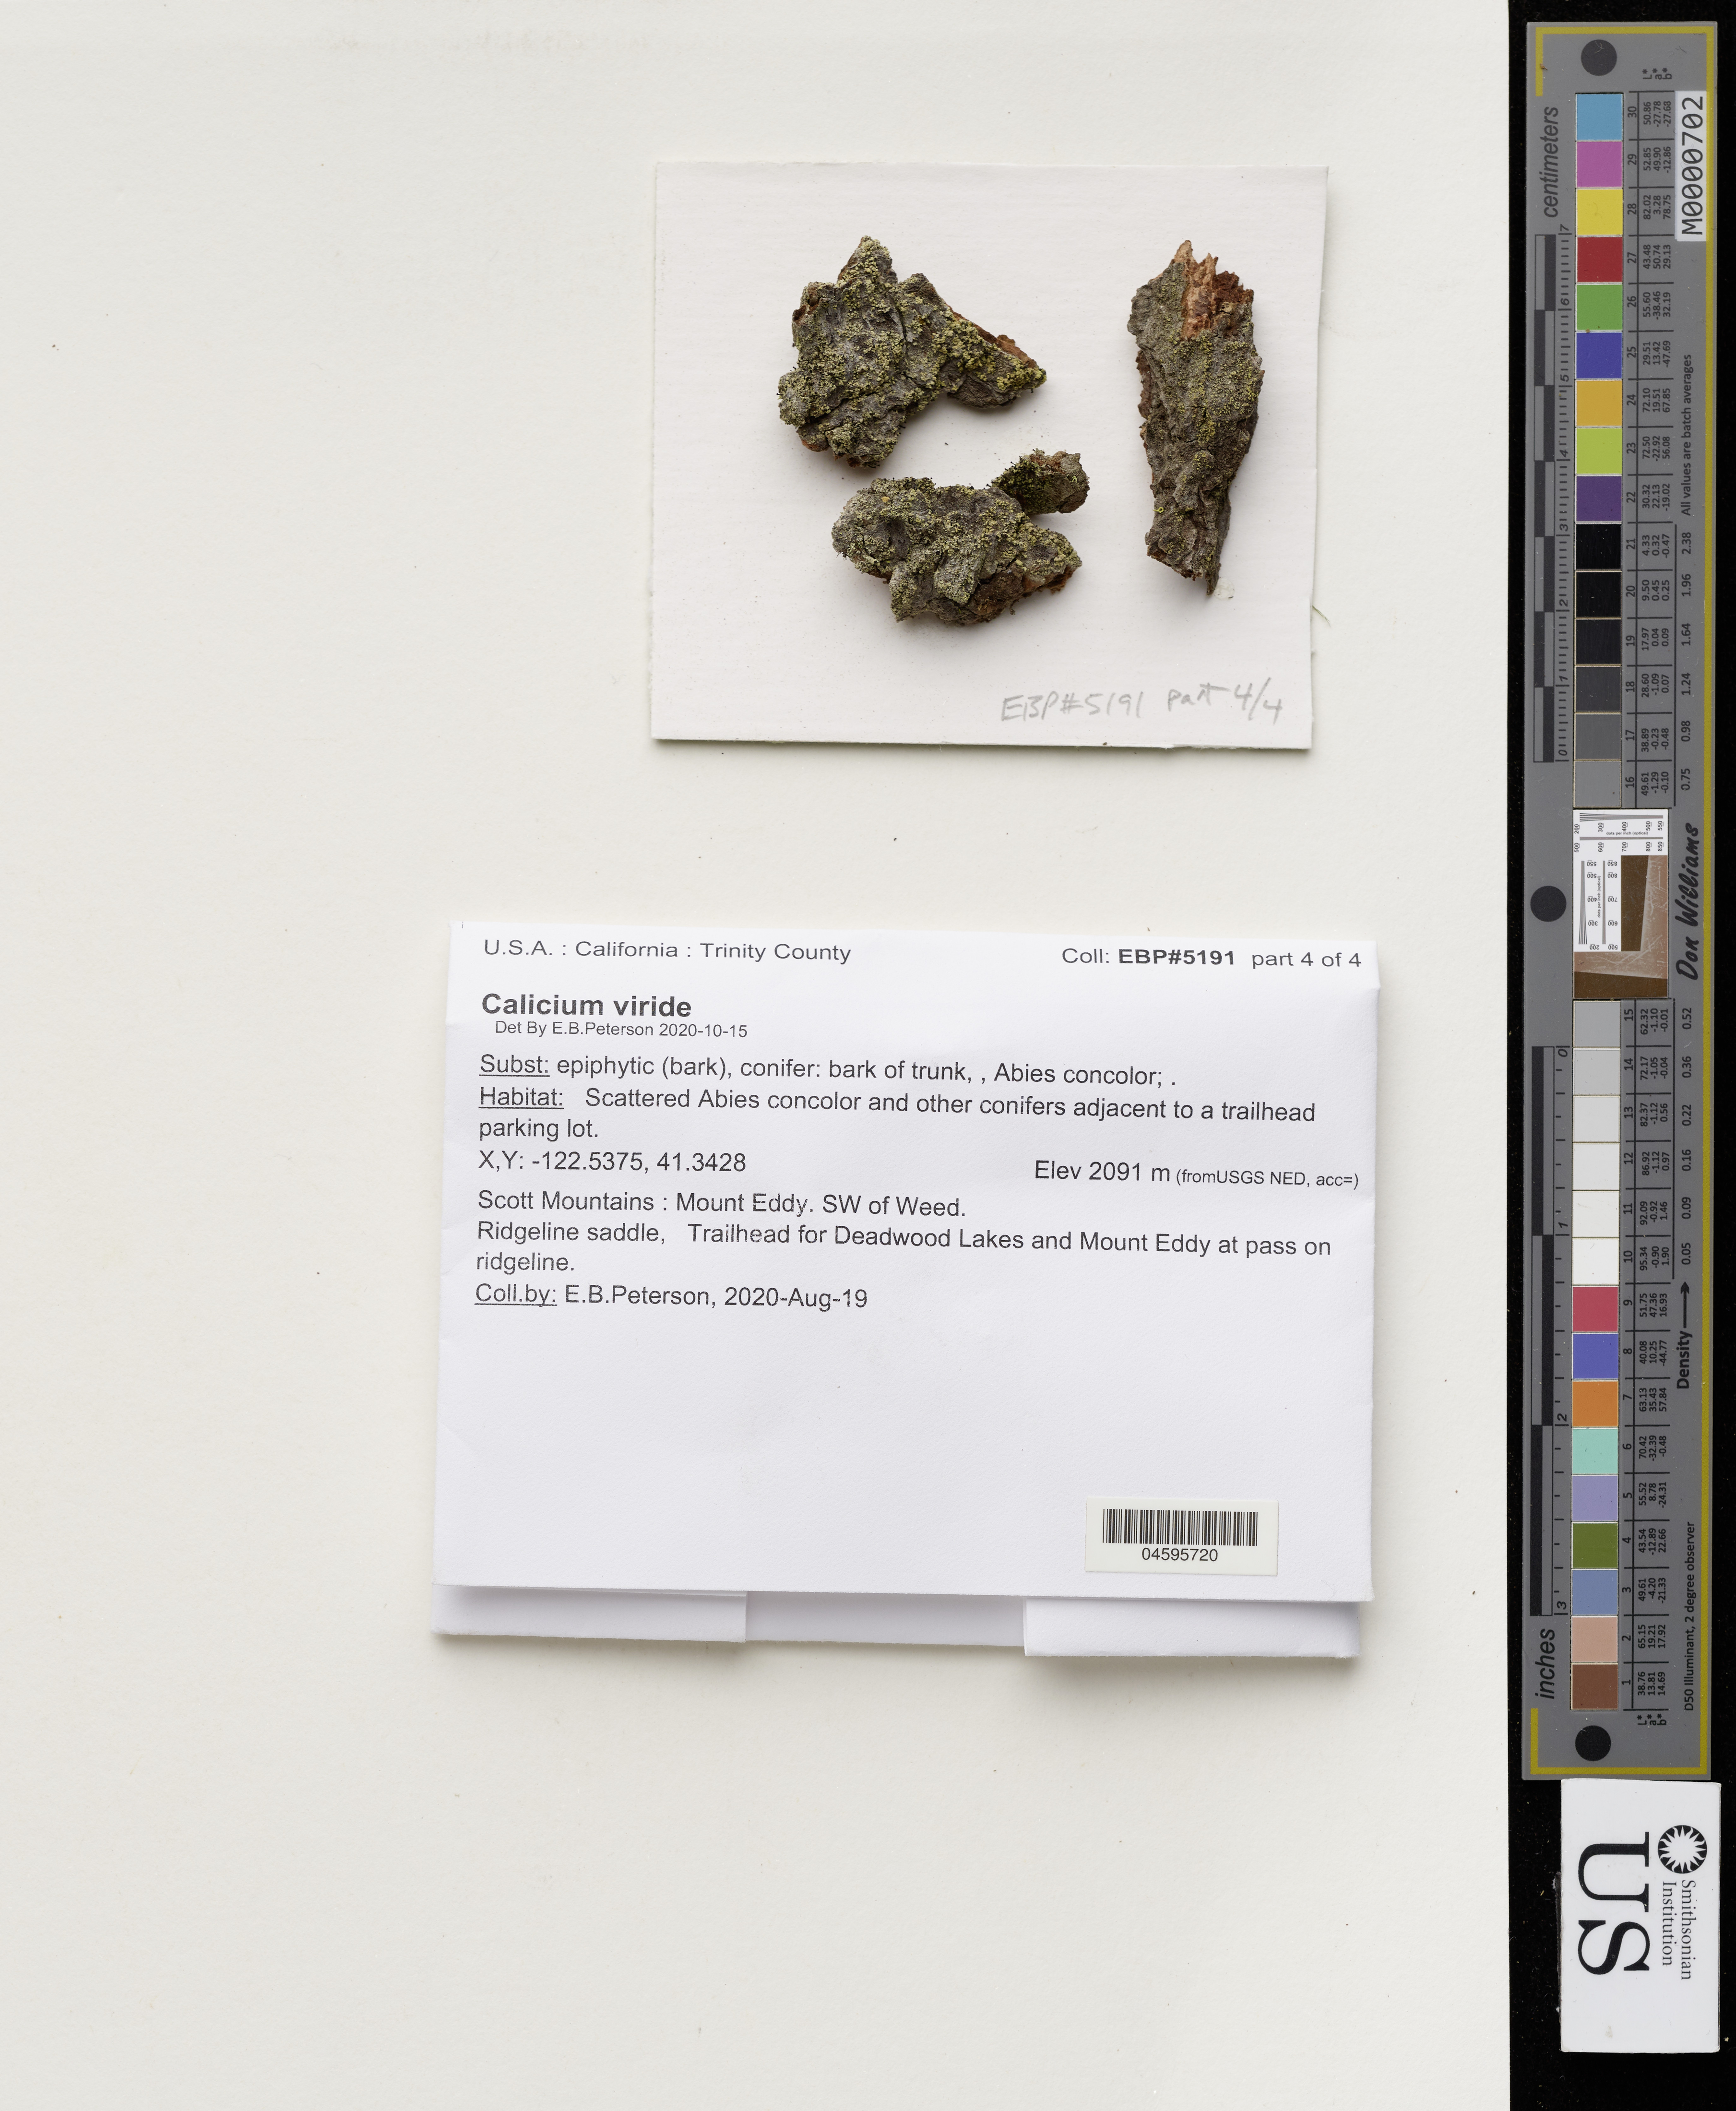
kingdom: Fungi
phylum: Ascomycota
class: Lecanoromycetes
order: Caliciales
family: Caliciaceae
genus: Calicium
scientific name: Calicium viride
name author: Pers.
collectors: E. B. Peterson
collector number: EBP#5191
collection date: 2020-08-19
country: United States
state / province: California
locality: Trinity County. Scott Mountains : Mount Eddy. SW of Weed. Ridgeline saddle, Trailhead for Deadwood Lakes and Mount Eddy at pass on ridgeline.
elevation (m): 2091